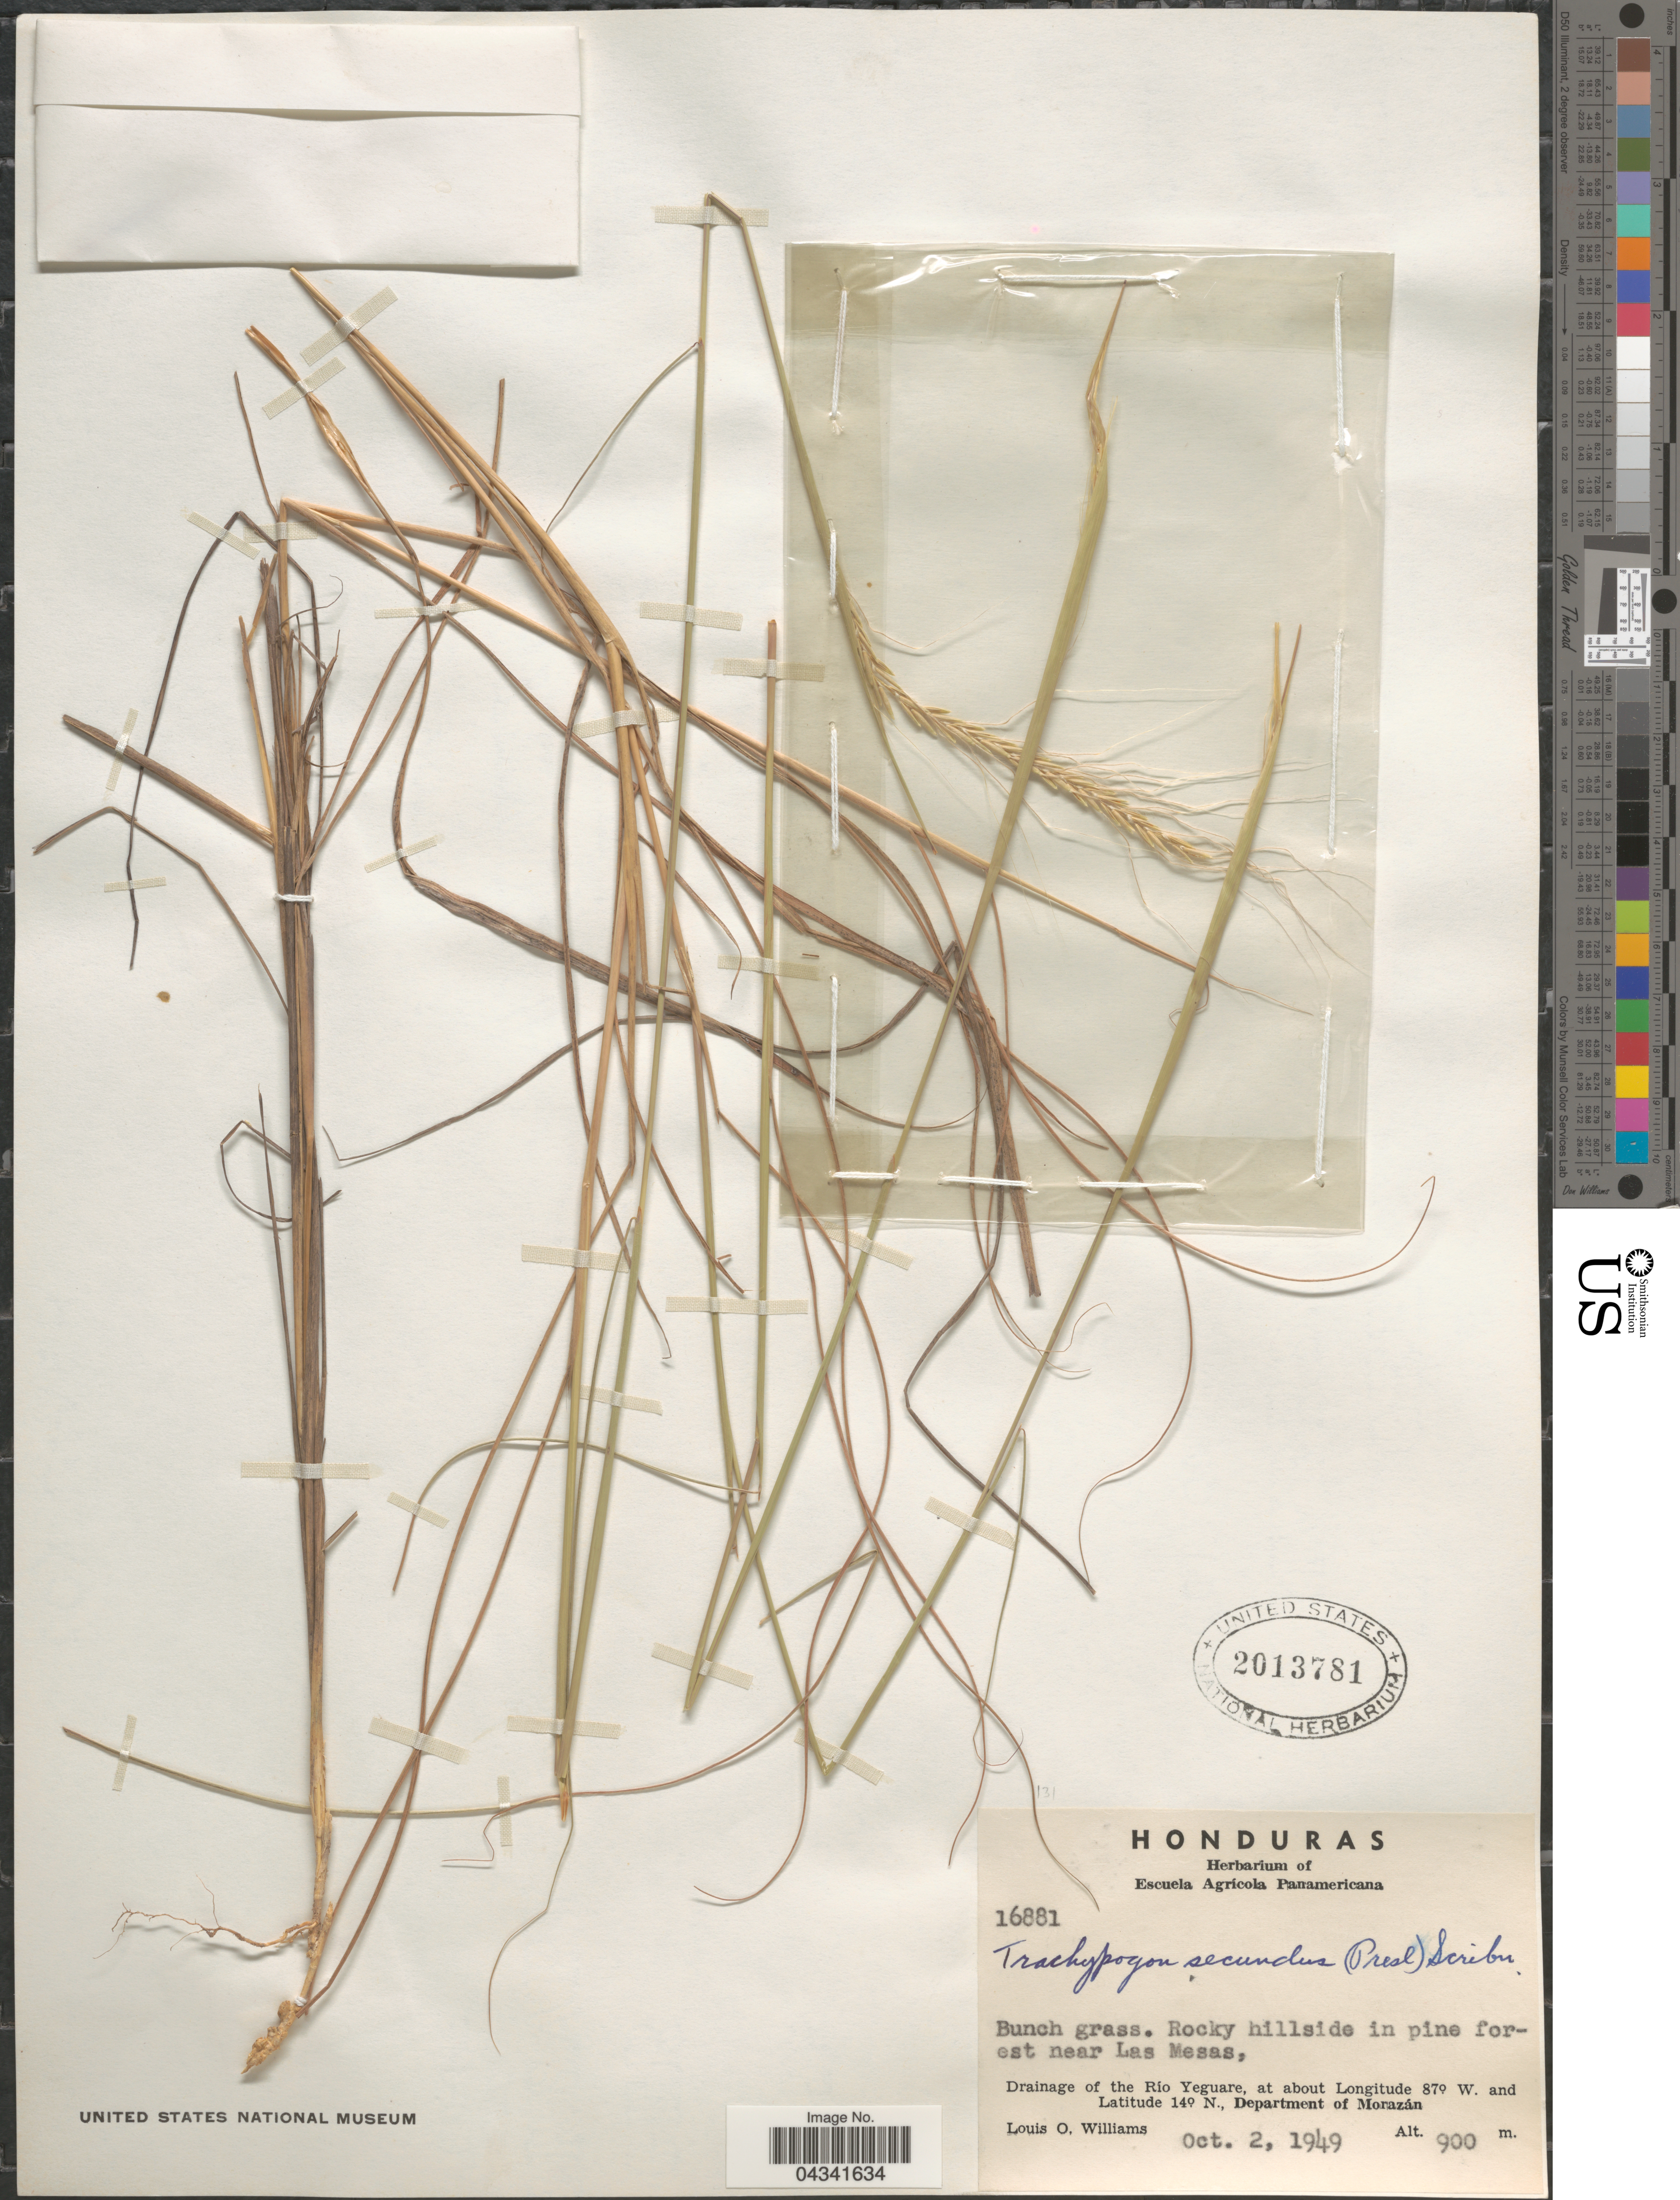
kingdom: Plantae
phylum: Tracheophyta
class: Liliopsida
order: Poales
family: Poaceae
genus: Trachypogon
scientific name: Trachypogon spicatus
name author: (L. f.) Kuntze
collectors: L. O. Williams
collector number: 16881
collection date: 1949-10-02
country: Honduras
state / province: Fco. Morazán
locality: Rocky hillside in pine forest near Las Mesas, Drainage of the Río Yeguare, Department of Morazán.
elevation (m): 900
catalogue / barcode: US 2013781